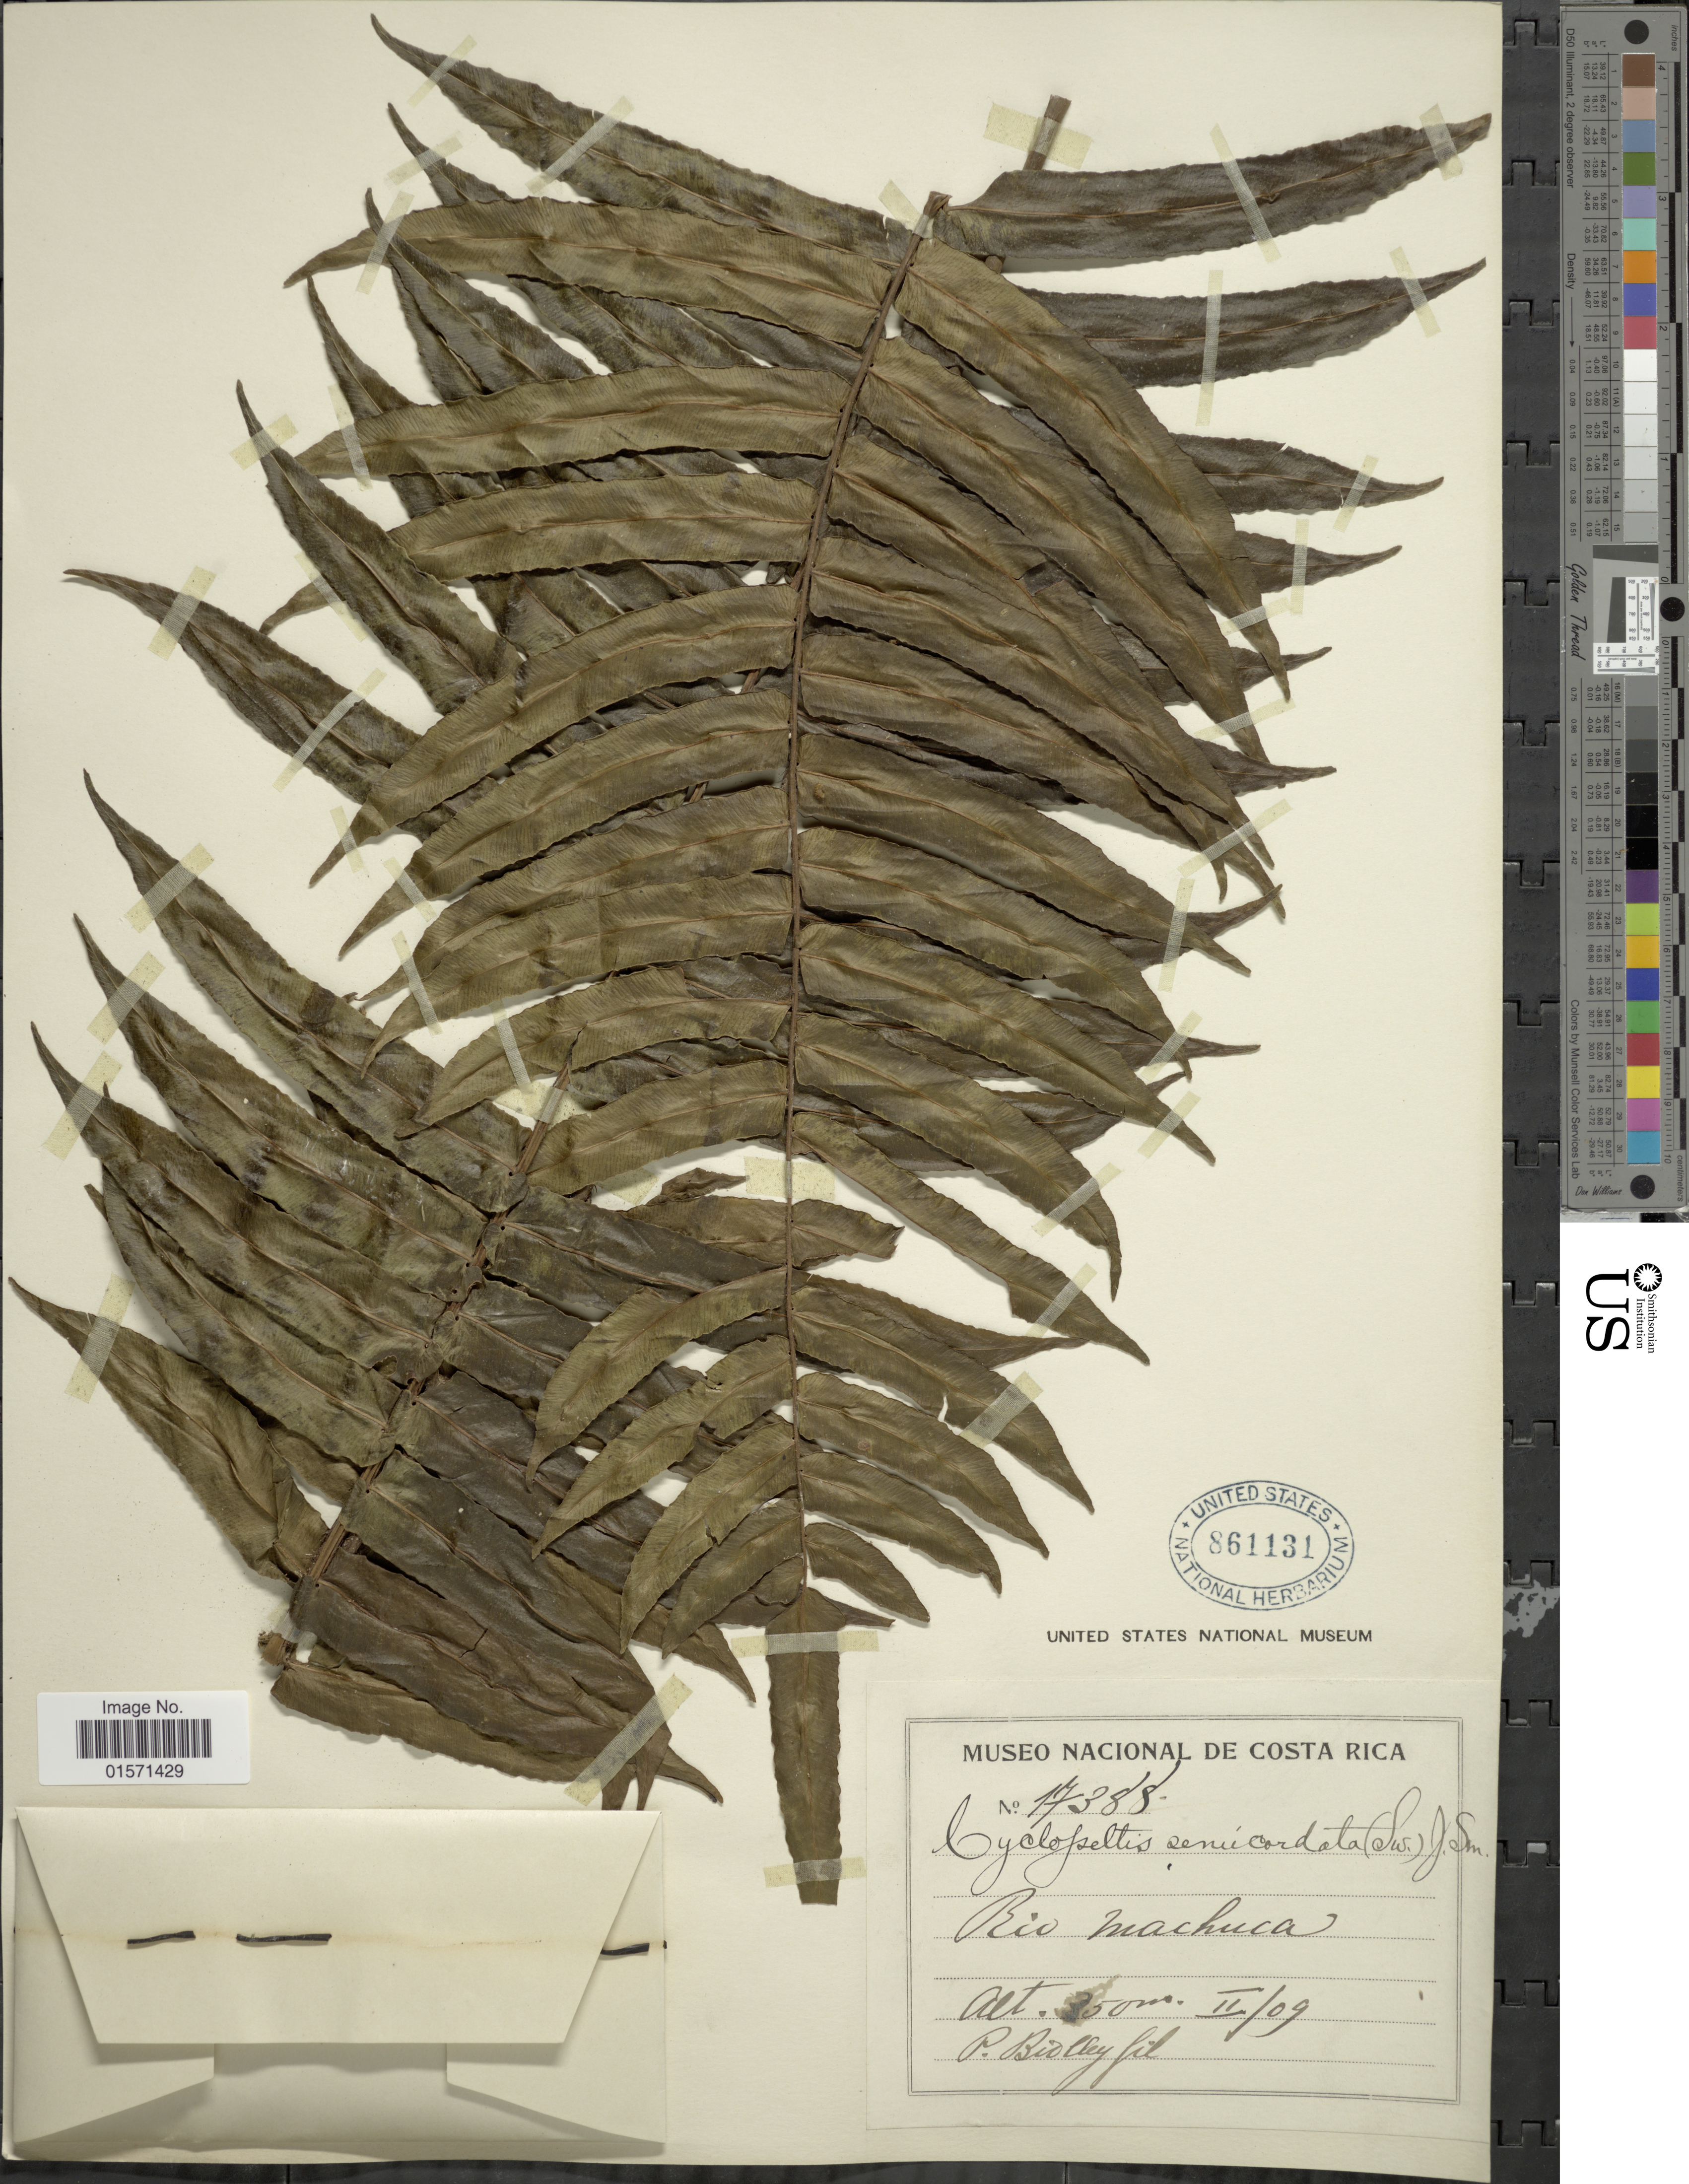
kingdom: Plantae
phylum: Tracheophyta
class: Polypodiopsida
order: Polypodiales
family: Lomariopsidaceae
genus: Cyclopeltis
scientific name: Cyclopeltis semicordata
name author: (Sw.) J. Sm.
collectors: P. Biolley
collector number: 17388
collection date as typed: Transcribed d/m/y: /2/9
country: Costa Rica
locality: Rio Machuca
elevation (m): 50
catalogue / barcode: US 861131